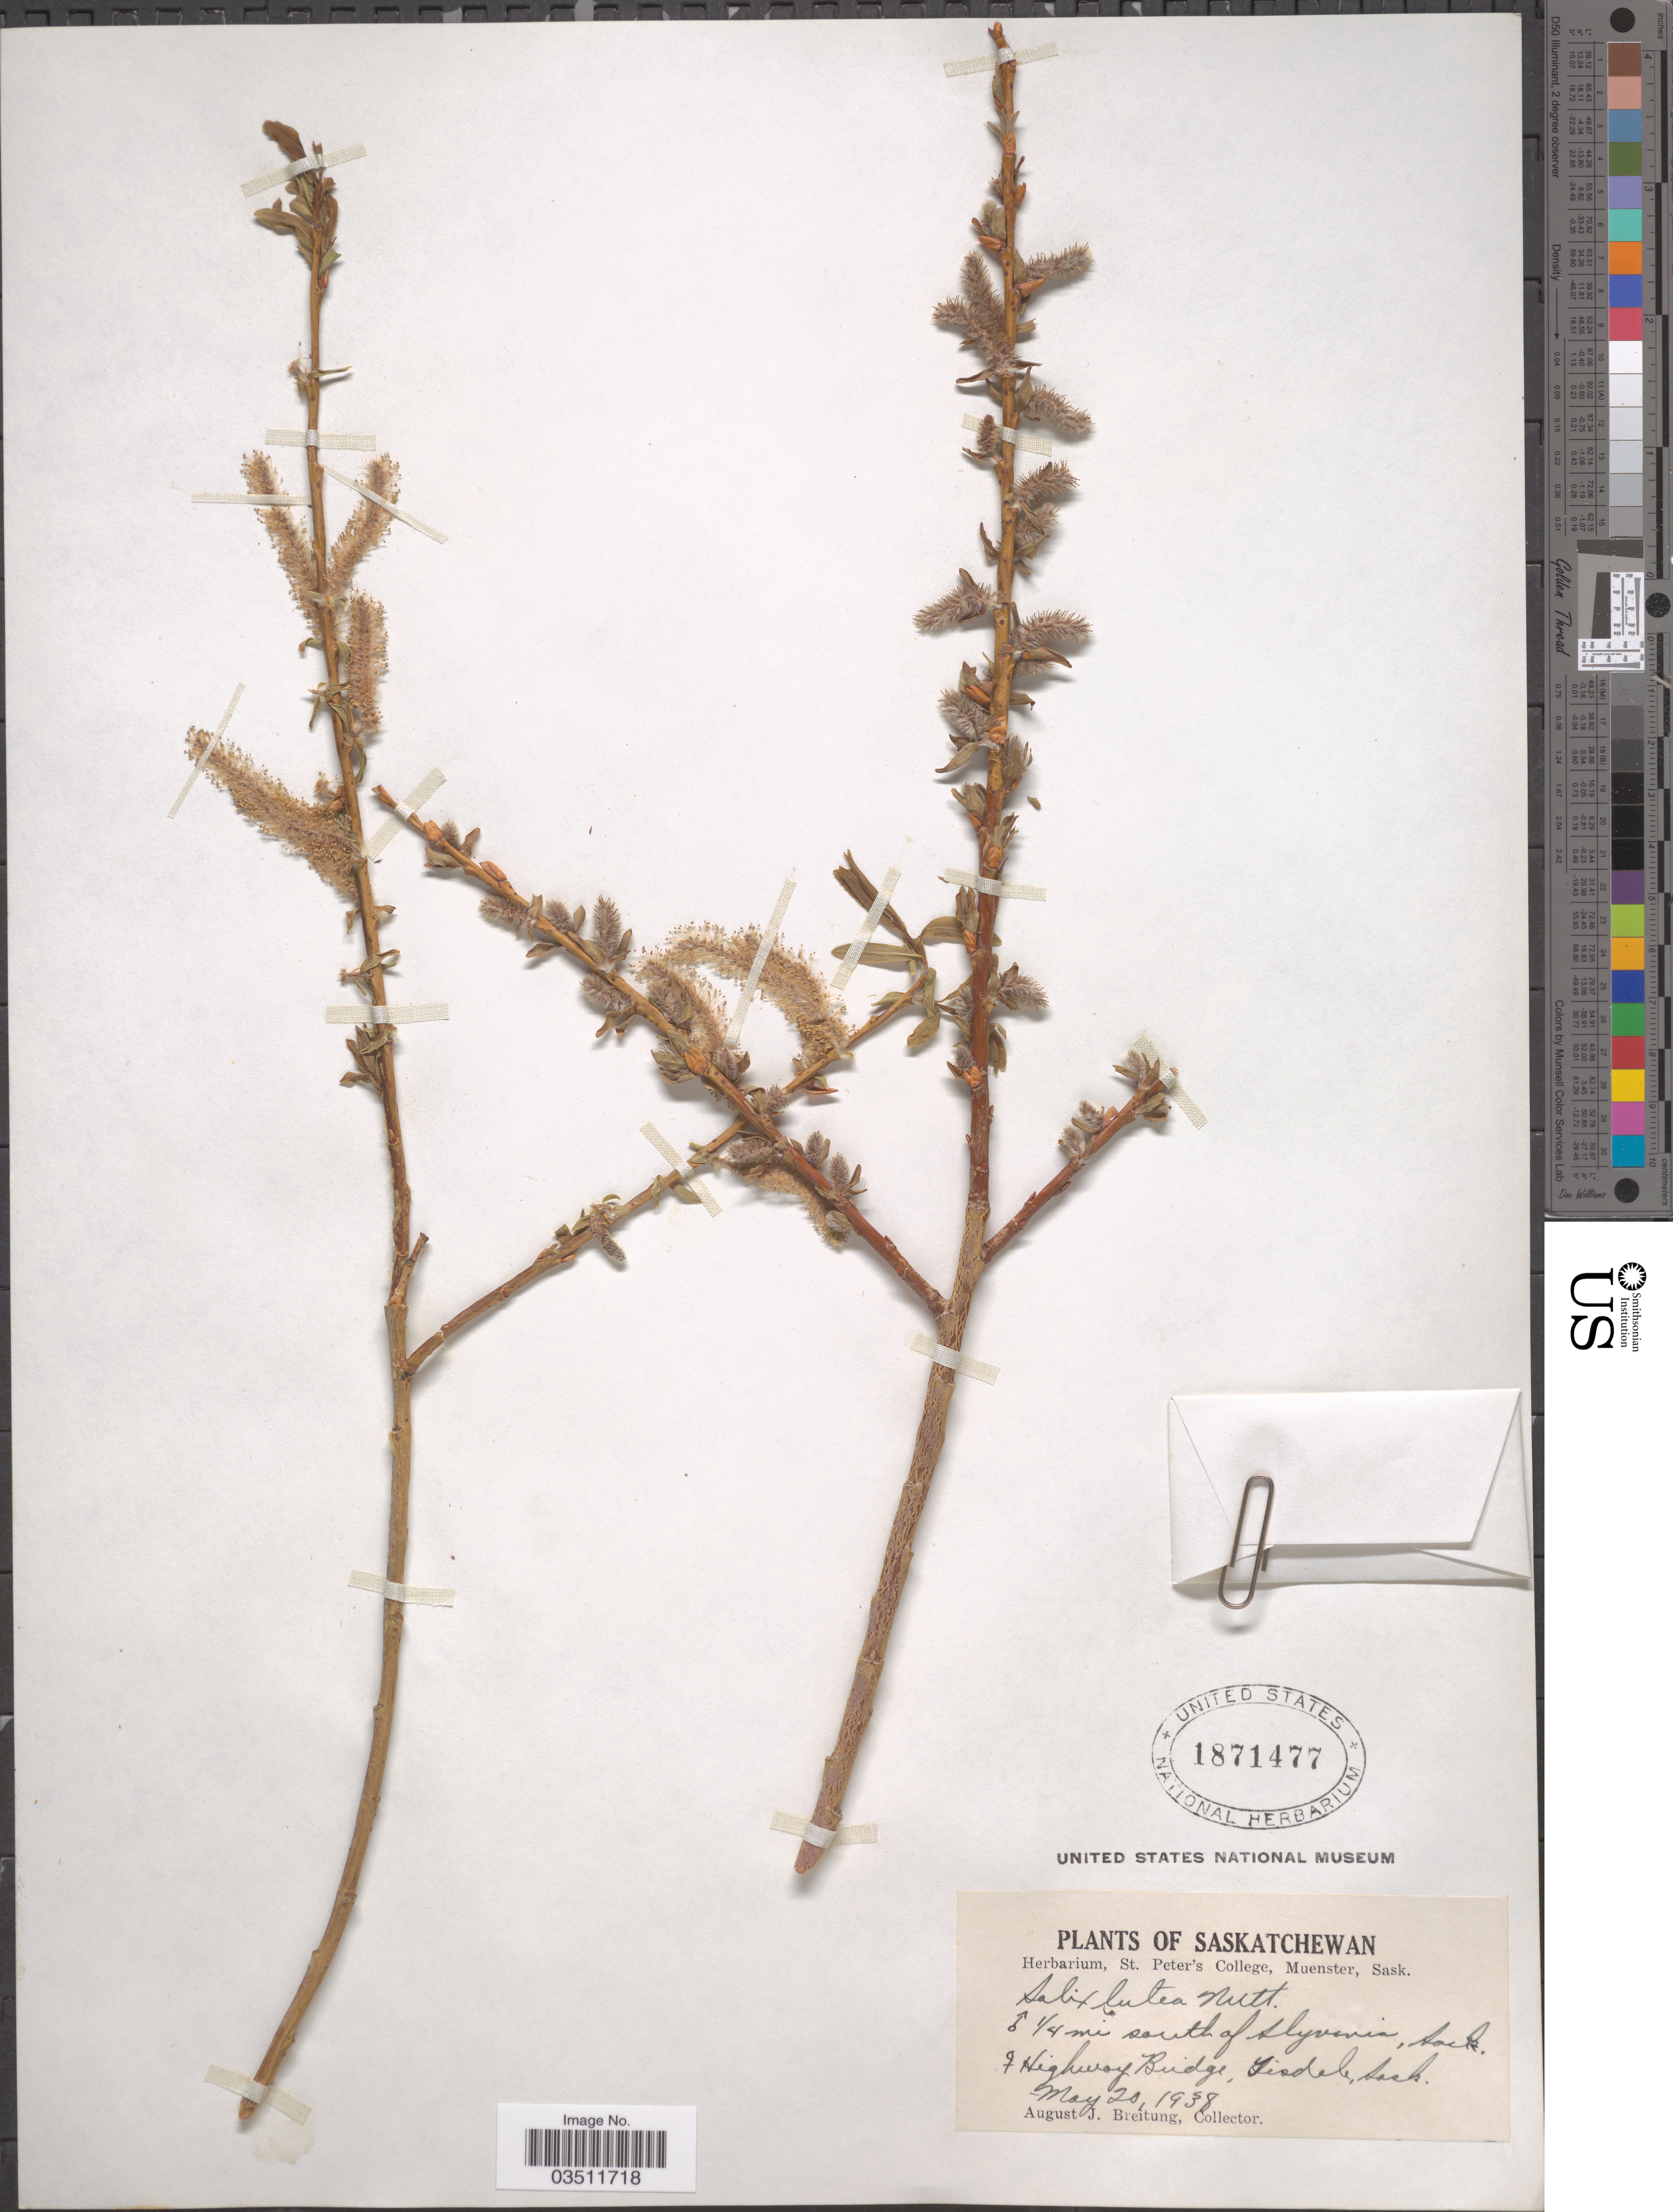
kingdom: Plantae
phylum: Tracheophyta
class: Magnoliopsida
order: Malpighiales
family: Salicaceae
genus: Salix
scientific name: Salix lutea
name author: Nutt.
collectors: A. Breitung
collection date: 1938-05-20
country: Canada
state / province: Saskatchewan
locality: ¼ mi south of Slyvania. Highway Bridge, Tisdale.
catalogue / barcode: US 1871477